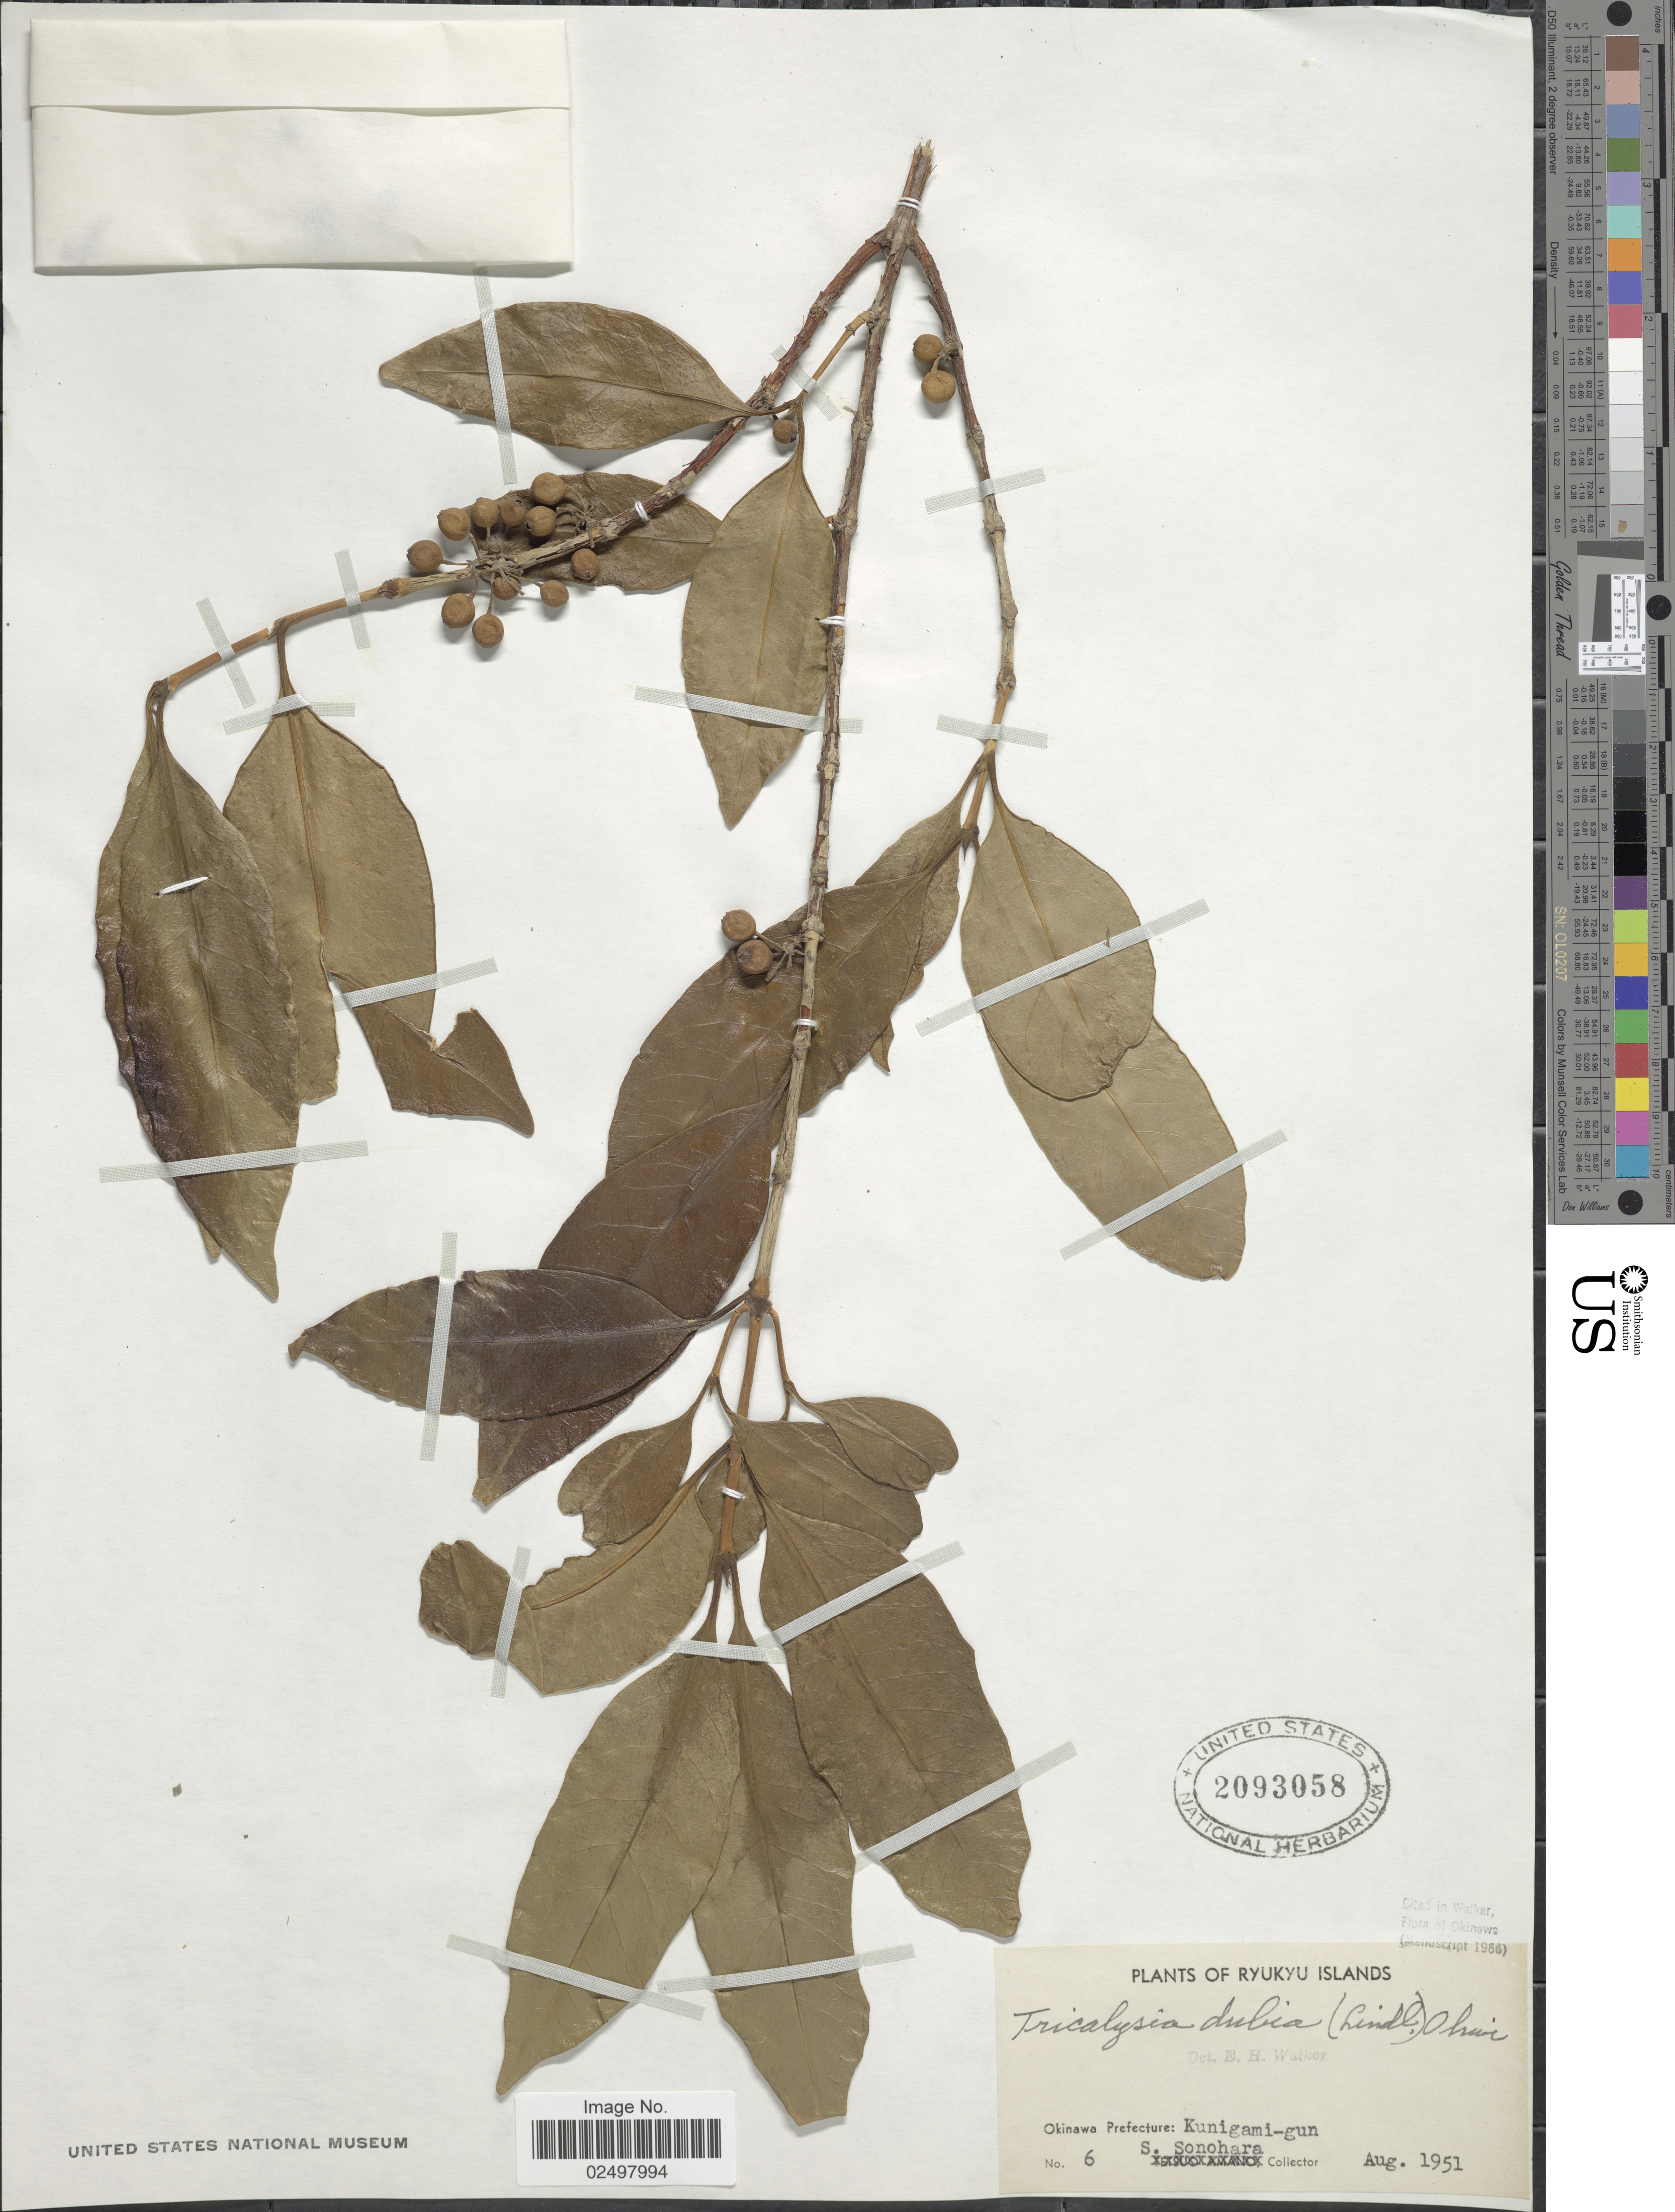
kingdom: Plantae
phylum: Tracheophyta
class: Magnoliopsida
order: Gentianales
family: Rubiaceae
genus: Tricalysia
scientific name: Tricalysia dubia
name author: (Lindl.) Ohwi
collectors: S. Sonohara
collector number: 6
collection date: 1951-08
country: Japan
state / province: Okinawa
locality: Ryukyu Islands, Okinawa Prefecture; Kunigami-gun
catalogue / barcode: US 2093058